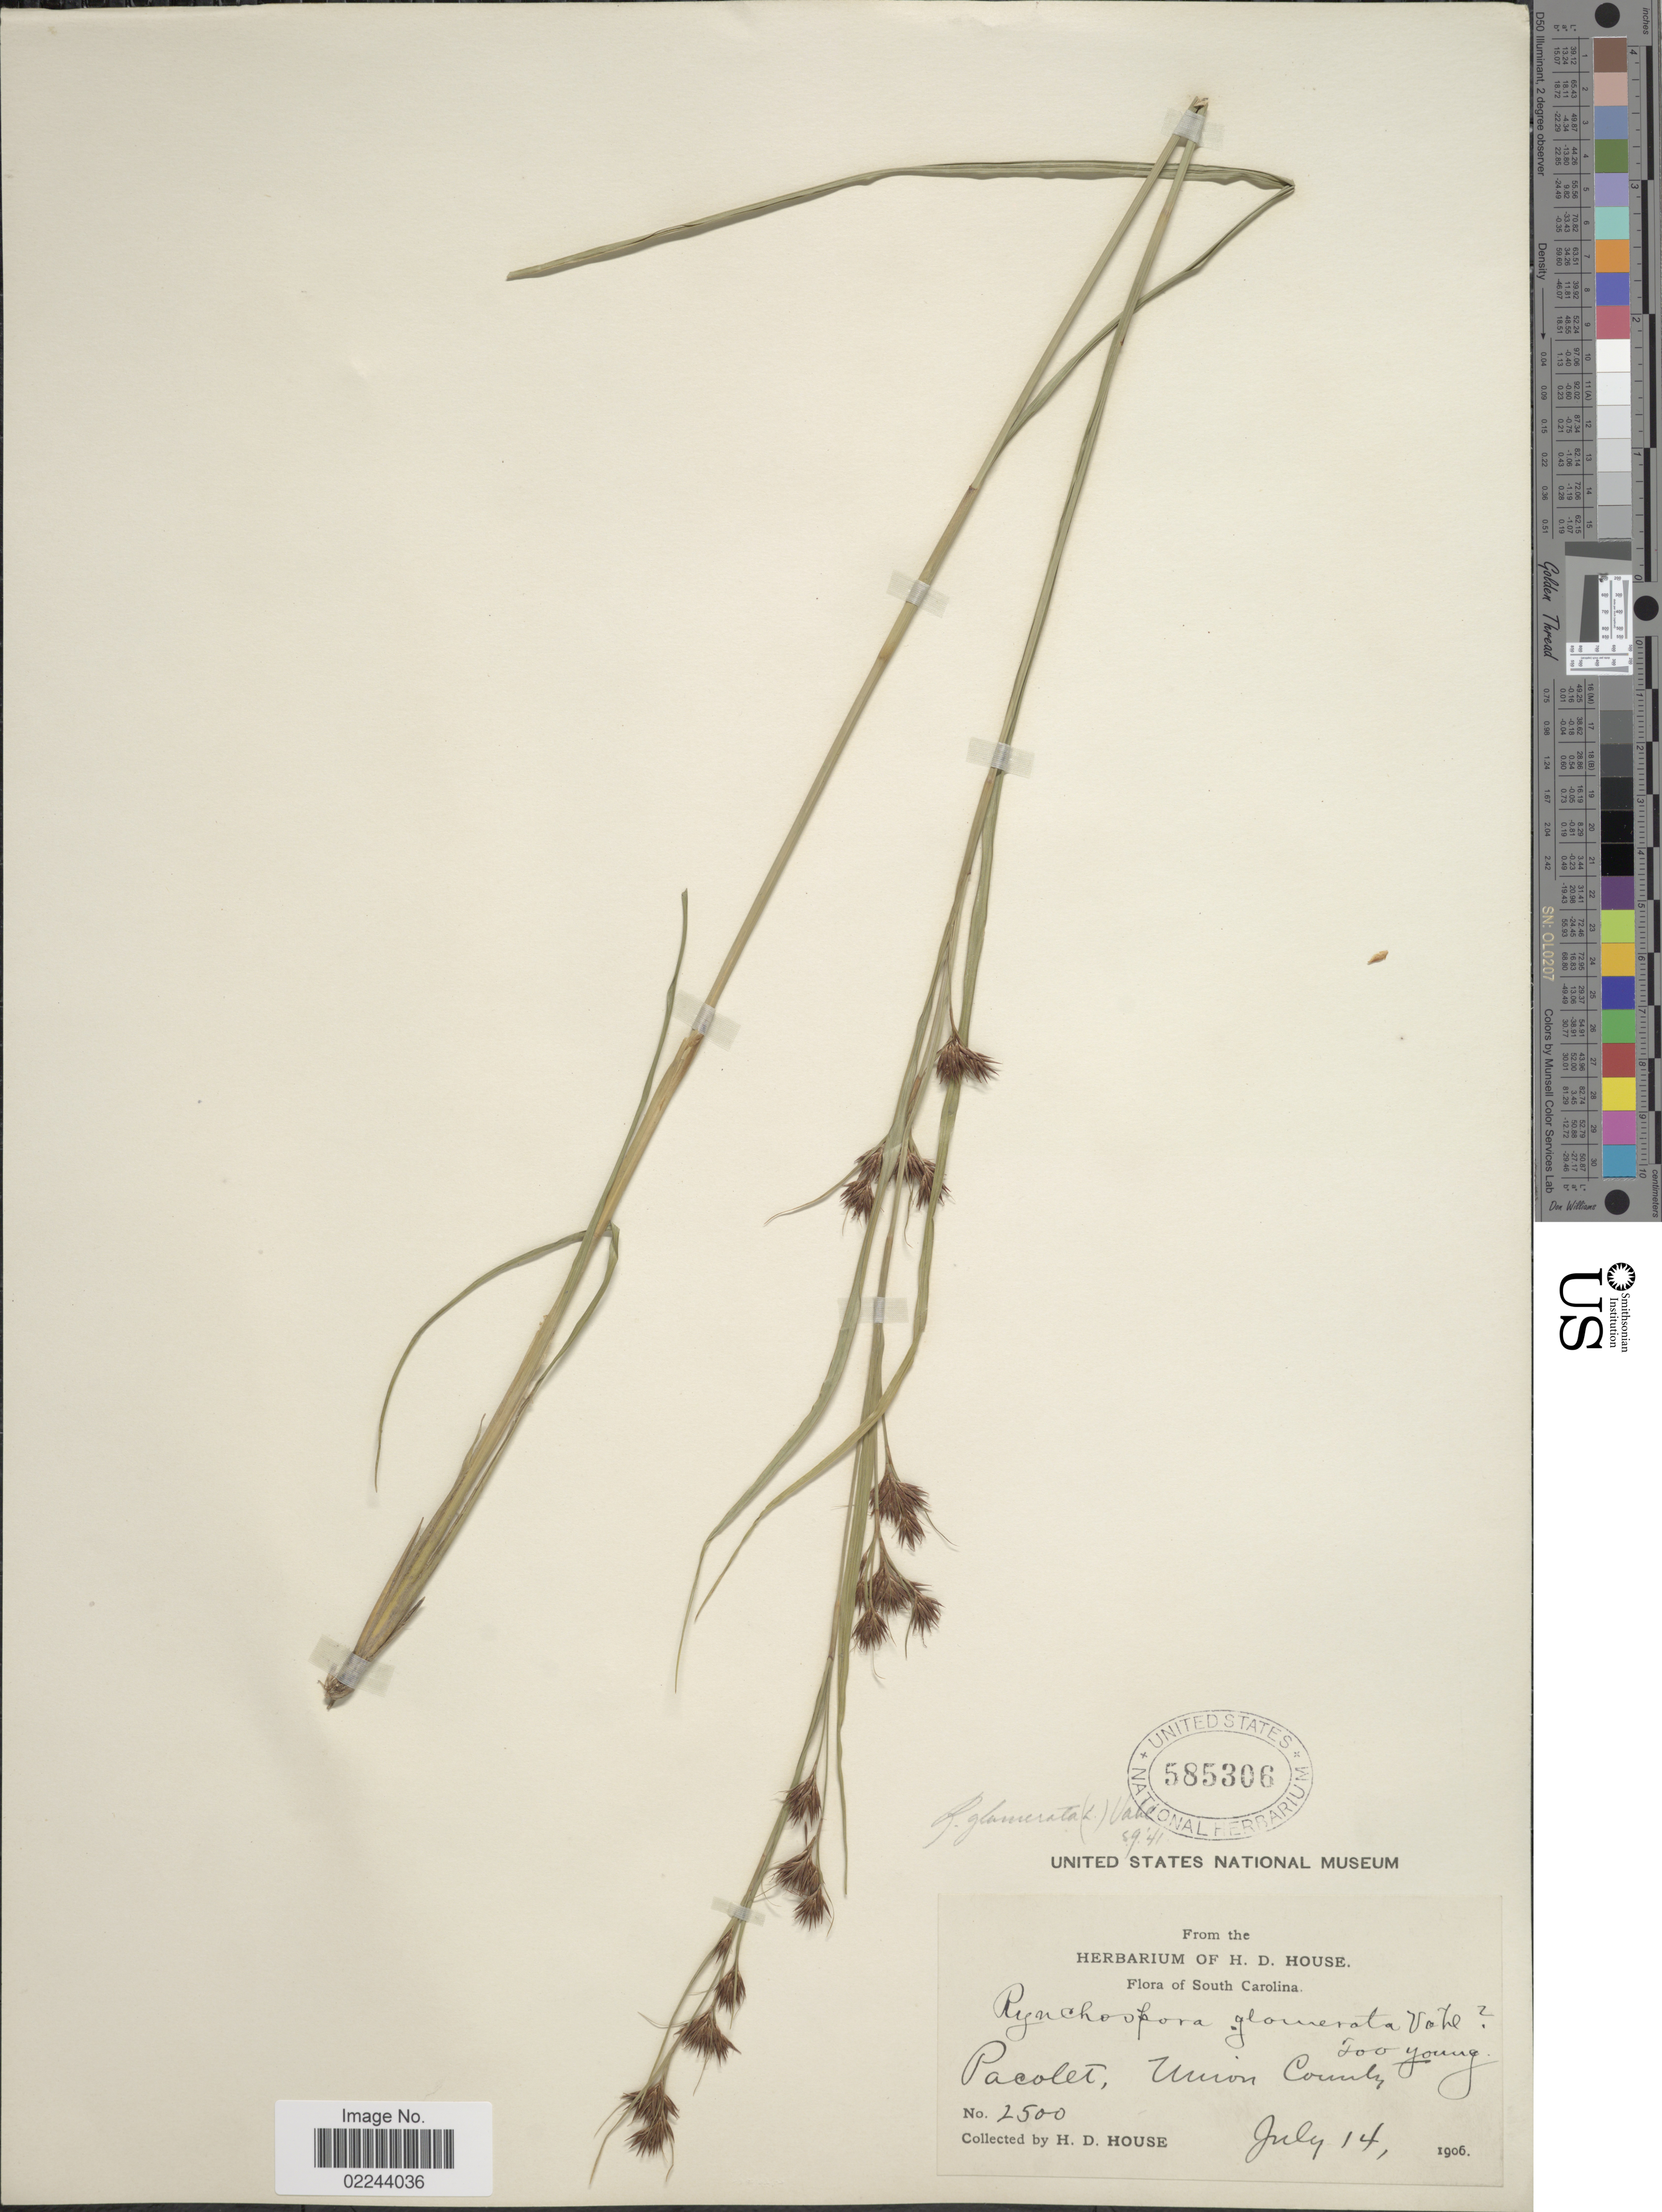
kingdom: Plantae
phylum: Tracheophyta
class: Liliopsida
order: Poales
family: Cyperaceae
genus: Rhynchospora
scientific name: Rhynchospora glomerata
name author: (L.) Vahl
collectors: H. D. House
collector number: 2500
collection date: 1906-07-14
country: United States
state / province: South Carolina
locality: Pacolet, Union County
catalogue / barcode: US 585306